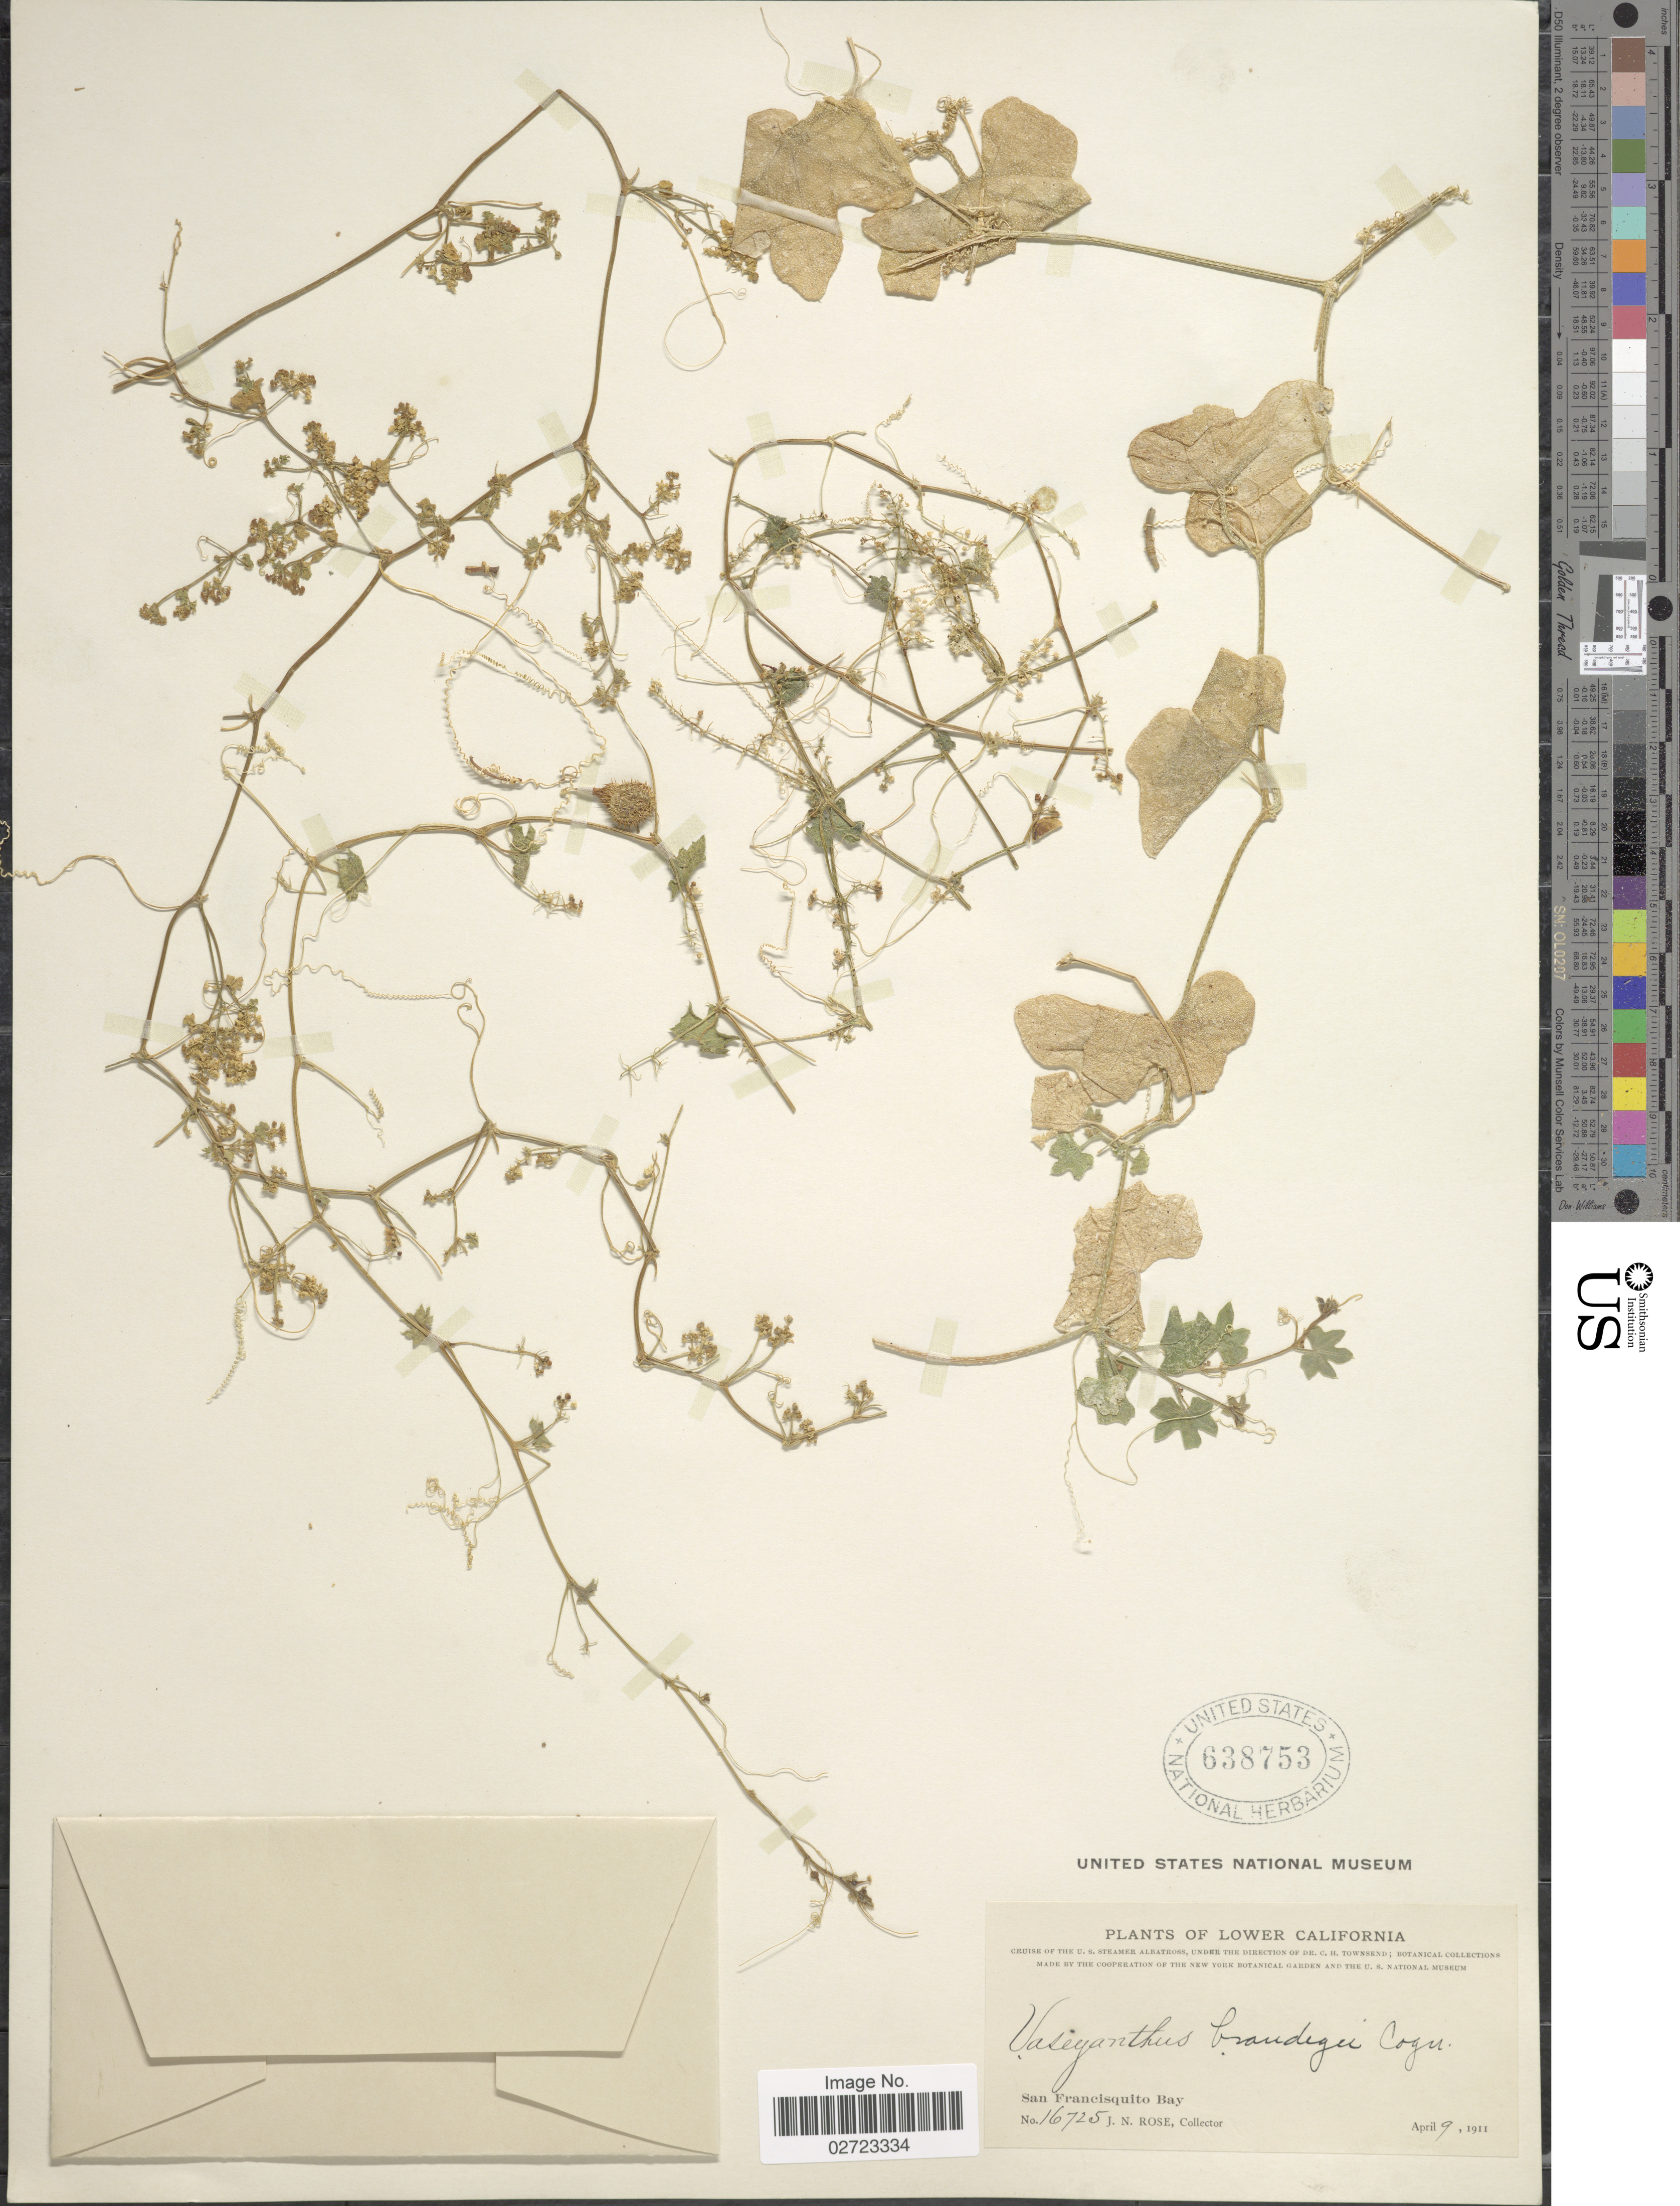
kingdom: Plantae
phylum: Tracheophyta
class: Magnoliopsida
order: Cucurbitales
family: Cucurbitaceae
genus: Echinopepon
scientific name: Echinopepon insularis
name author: S. Watson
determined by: Strong, Mark T., (BOT), Smithsonian Institution - National Museum of Natural History (UNITED STATES)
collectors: J. N. Rose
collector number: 16725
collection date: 1911-04-09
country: Mexico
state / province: Baja California Norte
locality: Lower California, San Francisquito Bay.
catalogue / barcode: US 638753